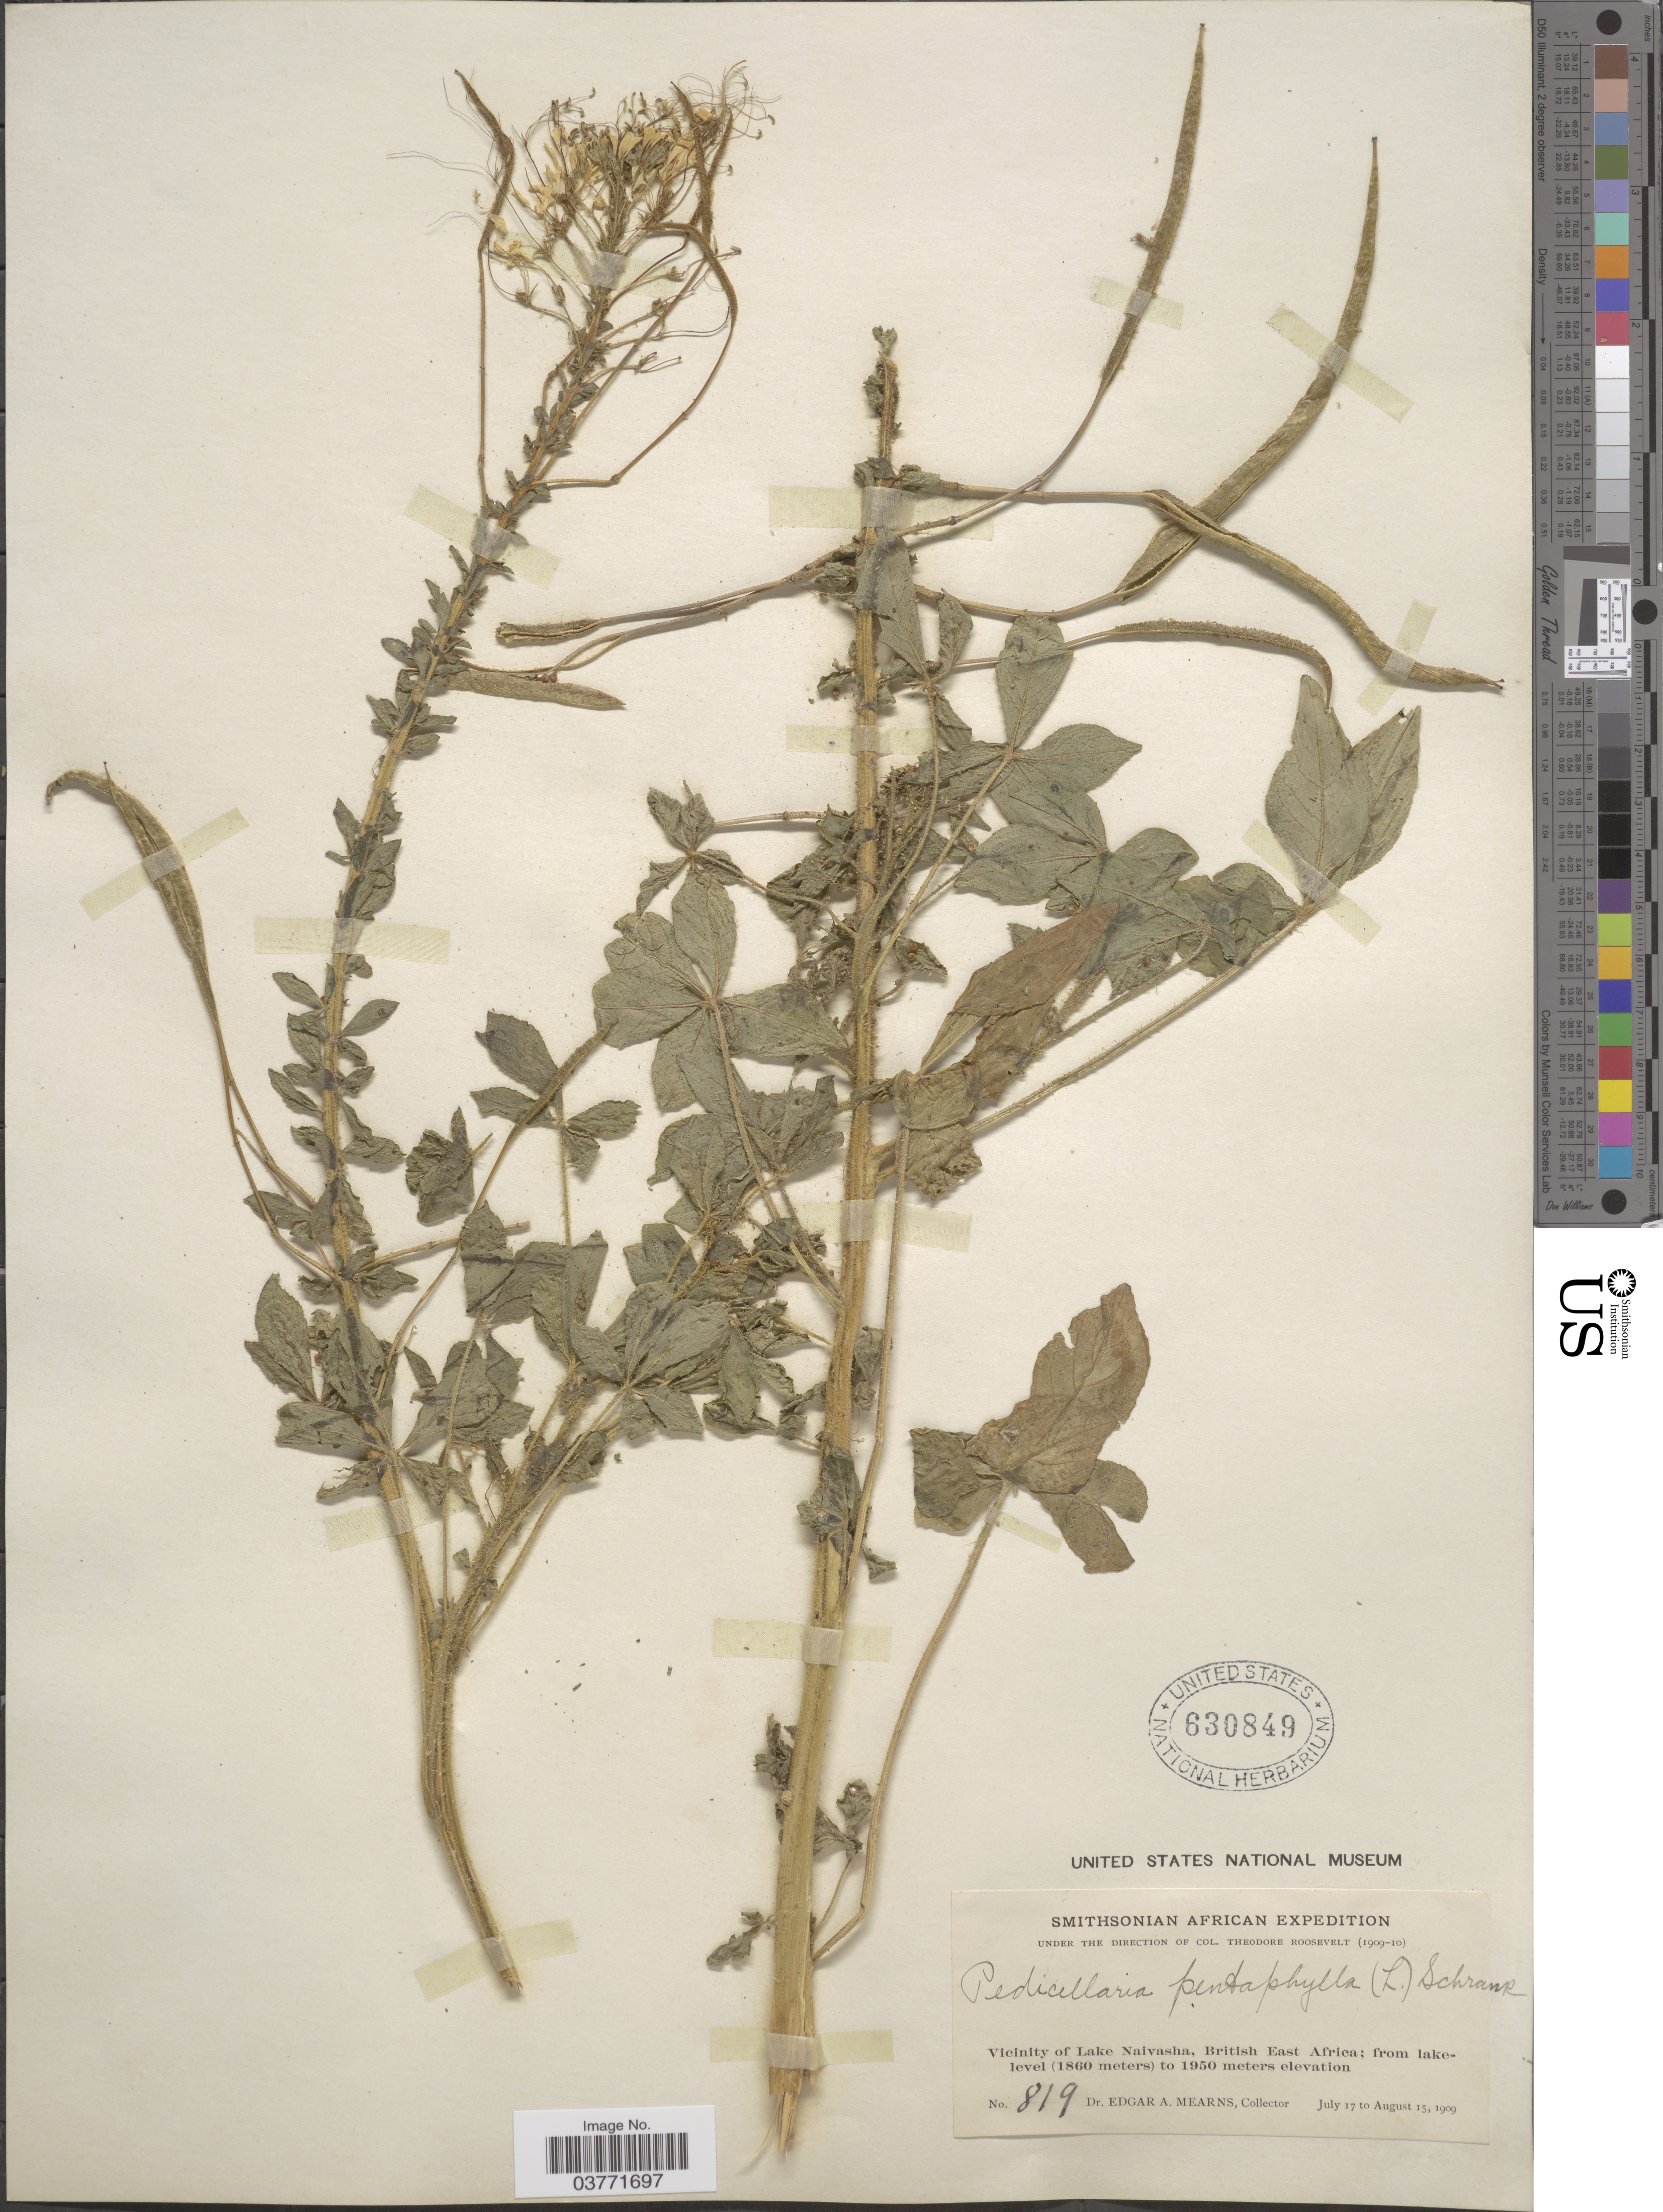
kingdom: Plantae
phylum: Tracheophyta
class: Magnoliopsida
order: Brassicales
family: Cleomaceae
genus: Gynandropsis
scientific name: Gynandropsis gynandra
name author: (L.) Briq.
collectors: E. A. Mearns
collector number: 819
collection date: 1909-07-17/1909-08-15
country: Kenya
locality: Vicinity of Lake Naivasha, British East Africa.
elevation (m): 1860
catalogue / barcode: US 630849